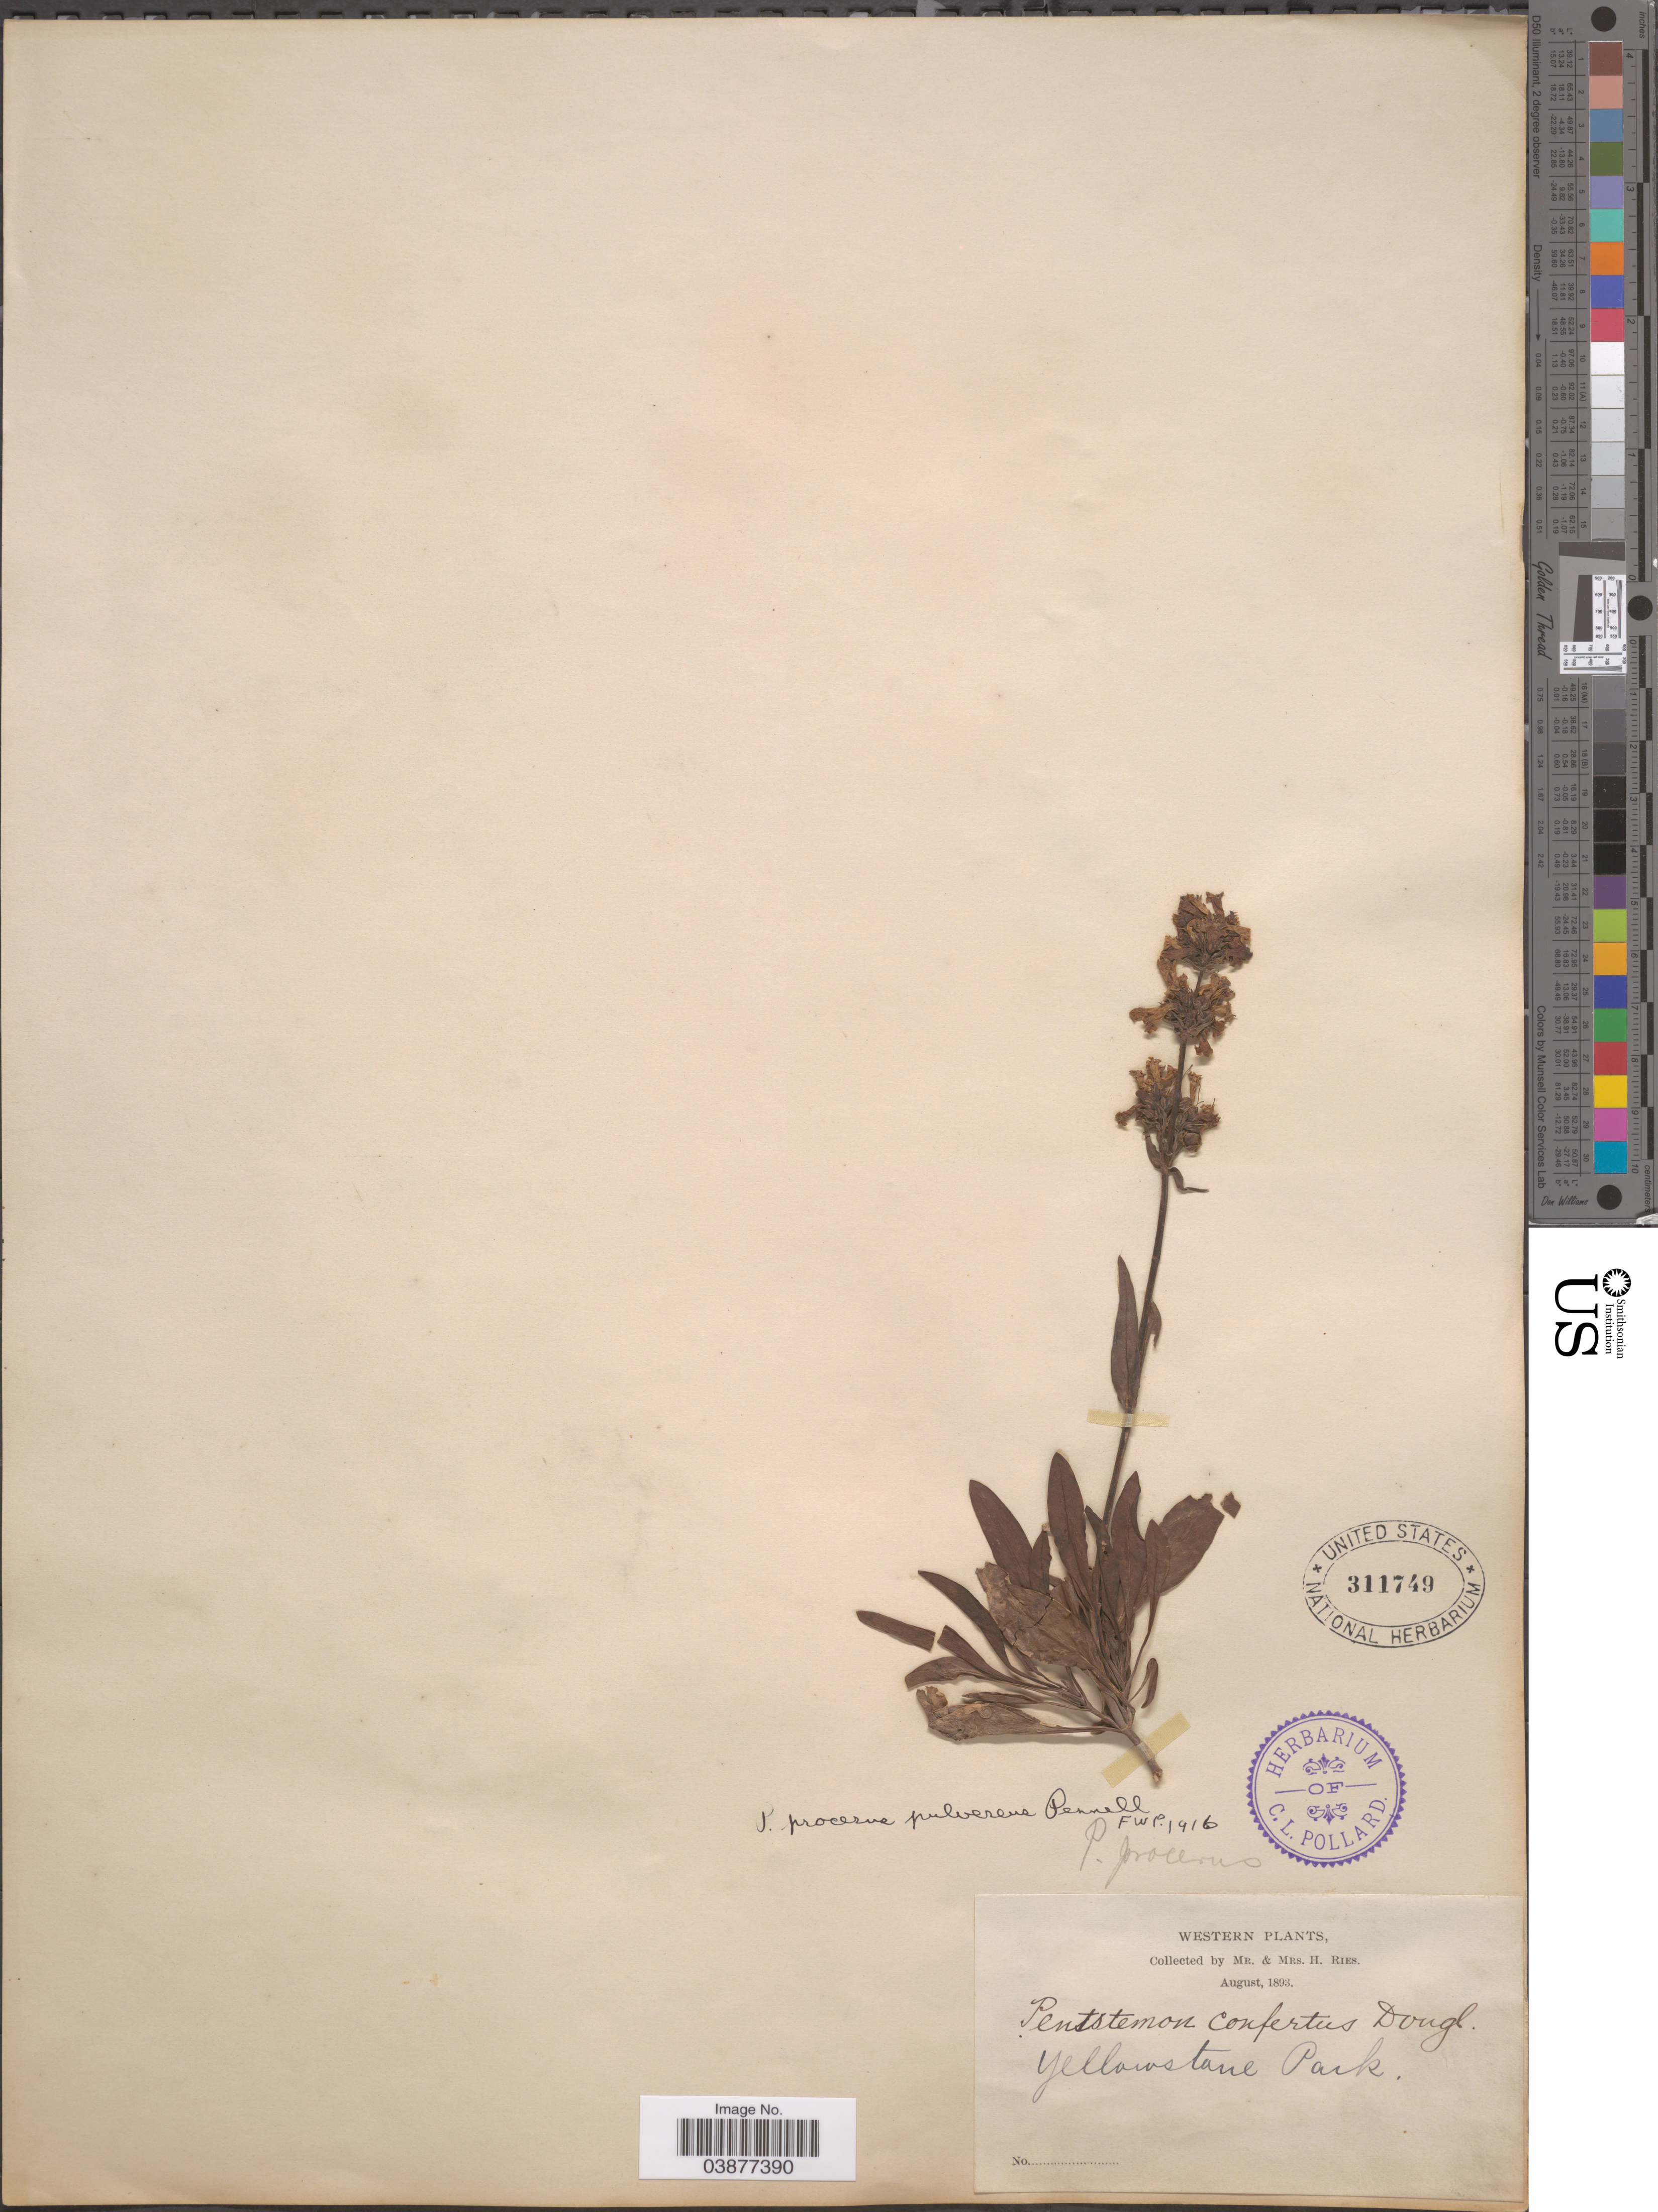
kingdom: Plantae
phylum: Tracheophyta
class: Magnoliopsida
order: Lamiales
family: Plantaginaceae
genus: Penstemon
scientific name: Penstemon procerus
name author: Douglas ex Graham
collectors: H. Ries & H. Ries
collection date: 1893-08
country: United States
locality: Western. Yellowstone Park.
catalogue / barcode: US 311749